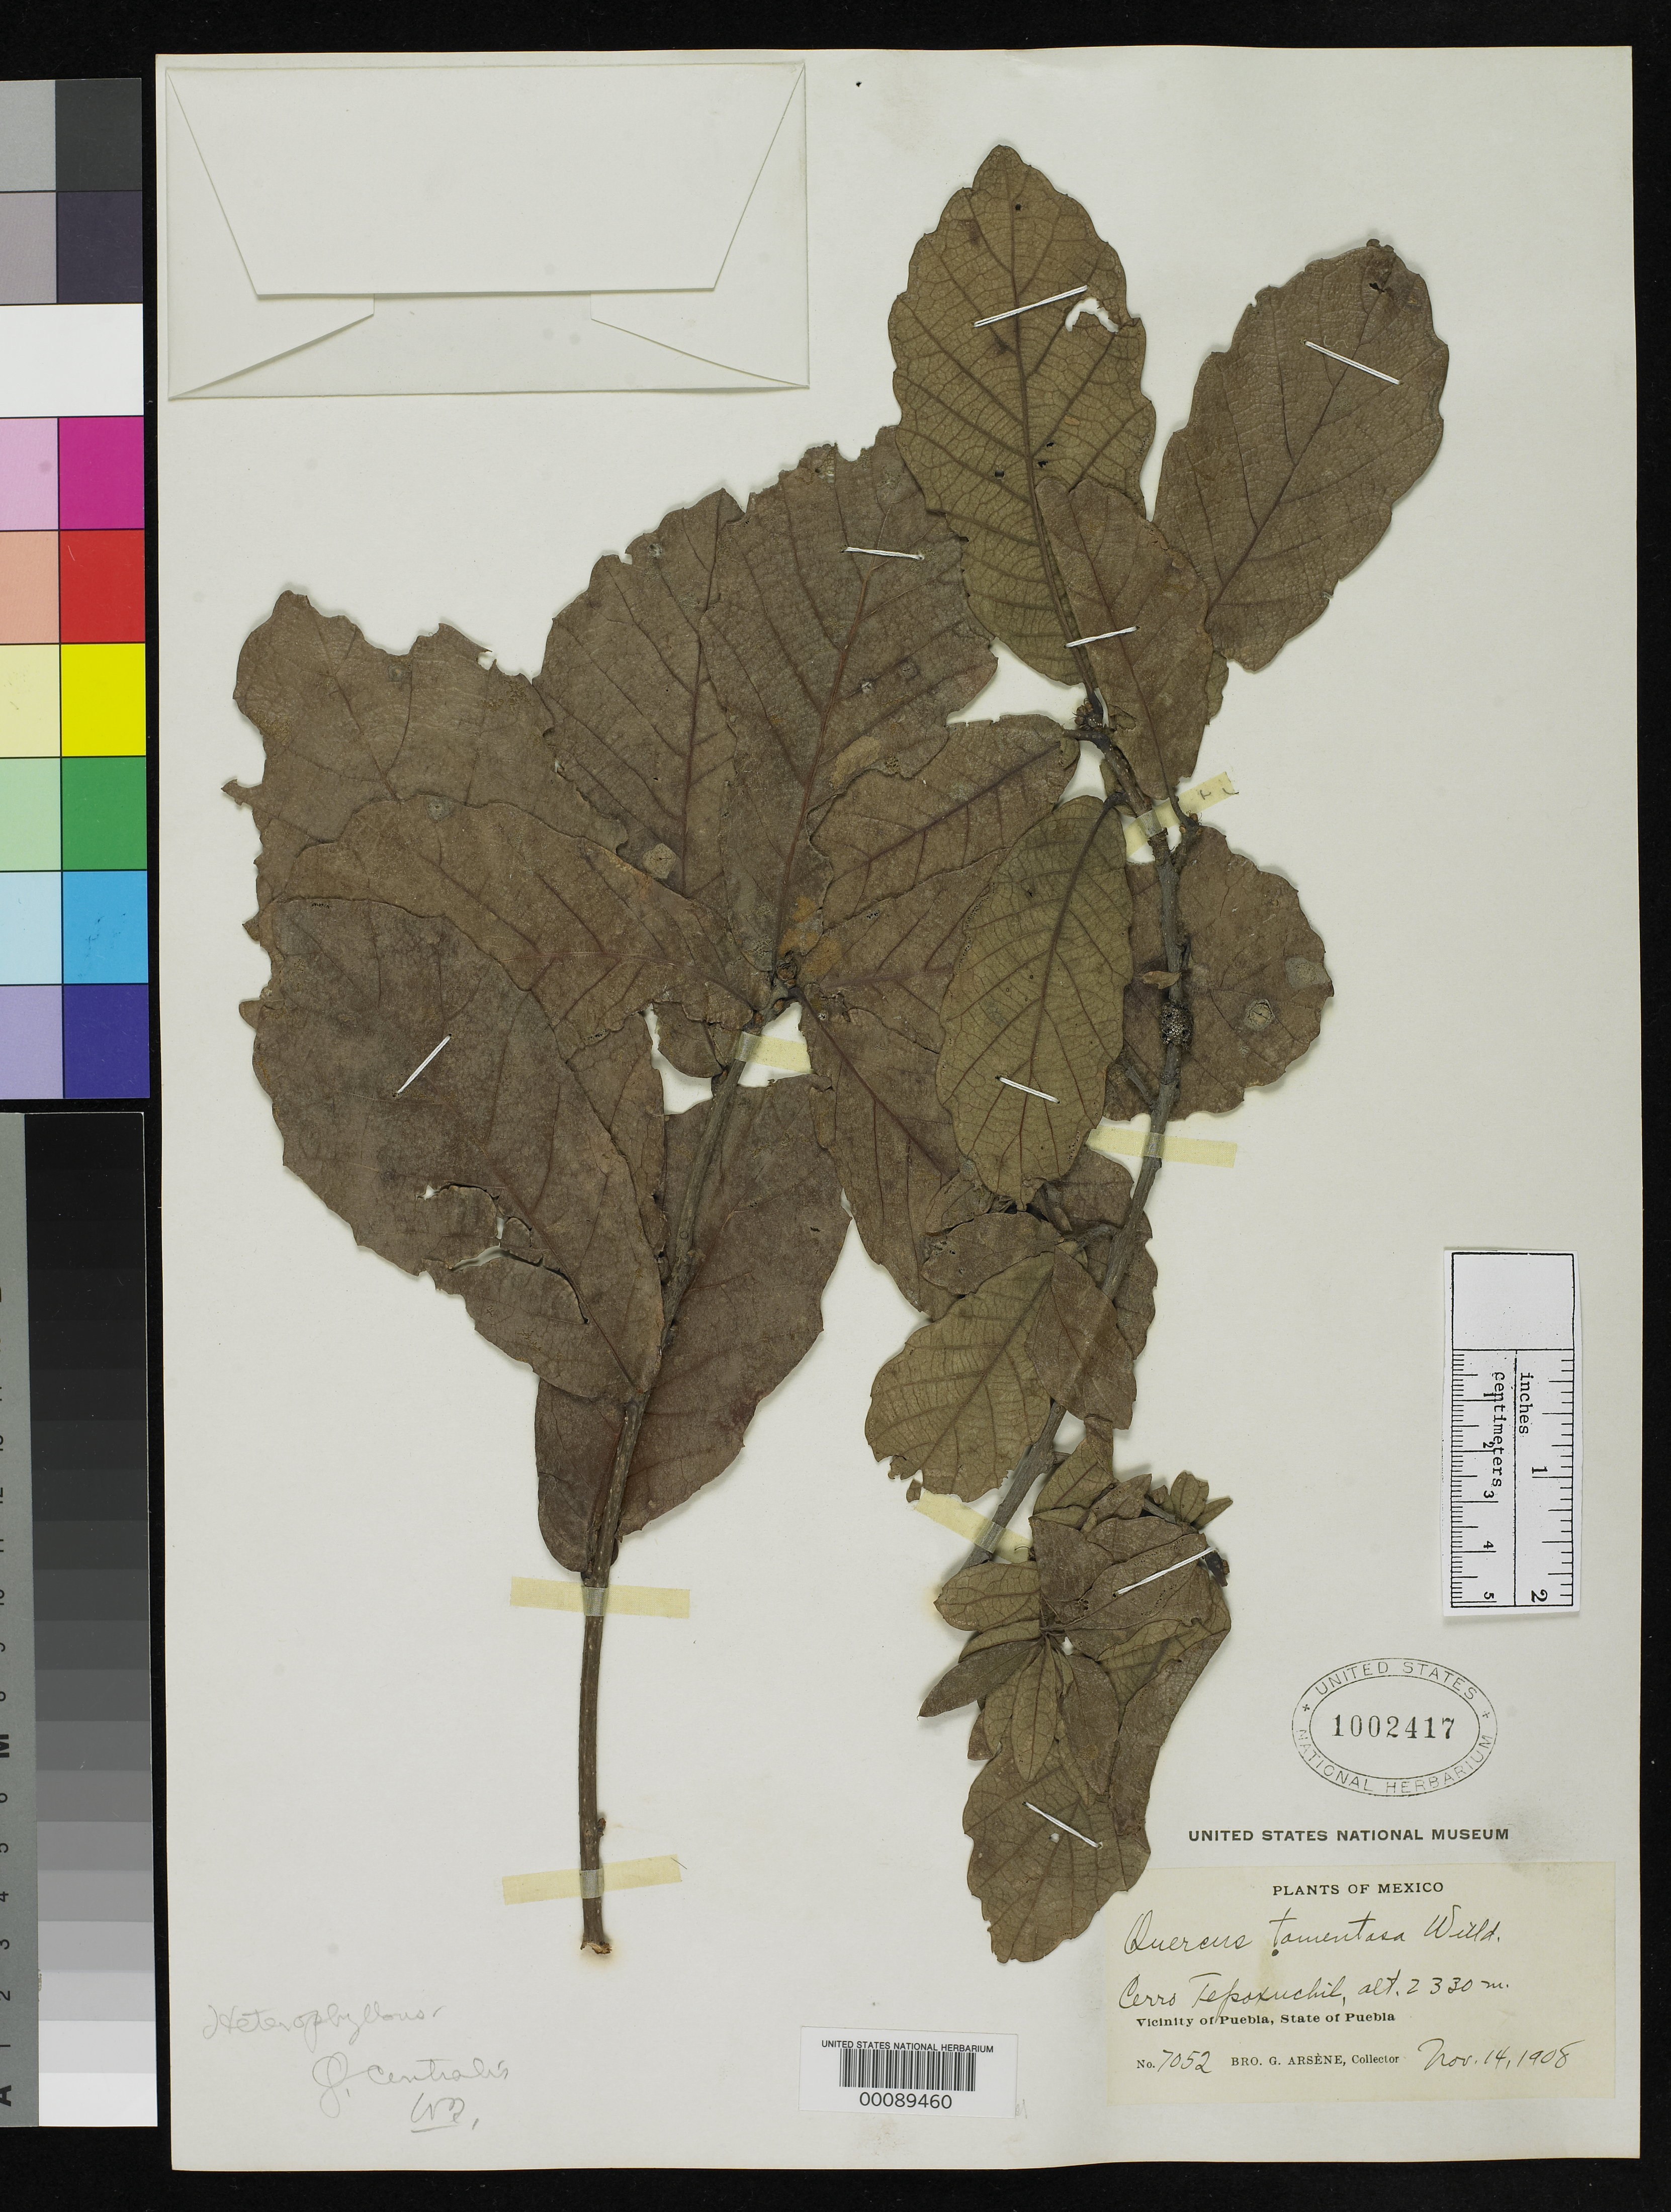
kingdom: Plantae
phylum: Tracheophyta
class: Magnoliopsida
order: Fagales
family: Fagaceae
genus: Quercus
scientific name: Quercus centralis var. heterophylla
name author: Trel.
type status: Isotype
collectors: Bro. G. Arsène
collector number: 7052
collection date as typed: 14 Nov 1908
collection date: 1908-11-14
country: Mexico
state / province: Puebla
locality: Cerro Tepoxuchil.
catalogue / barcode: US 1002417